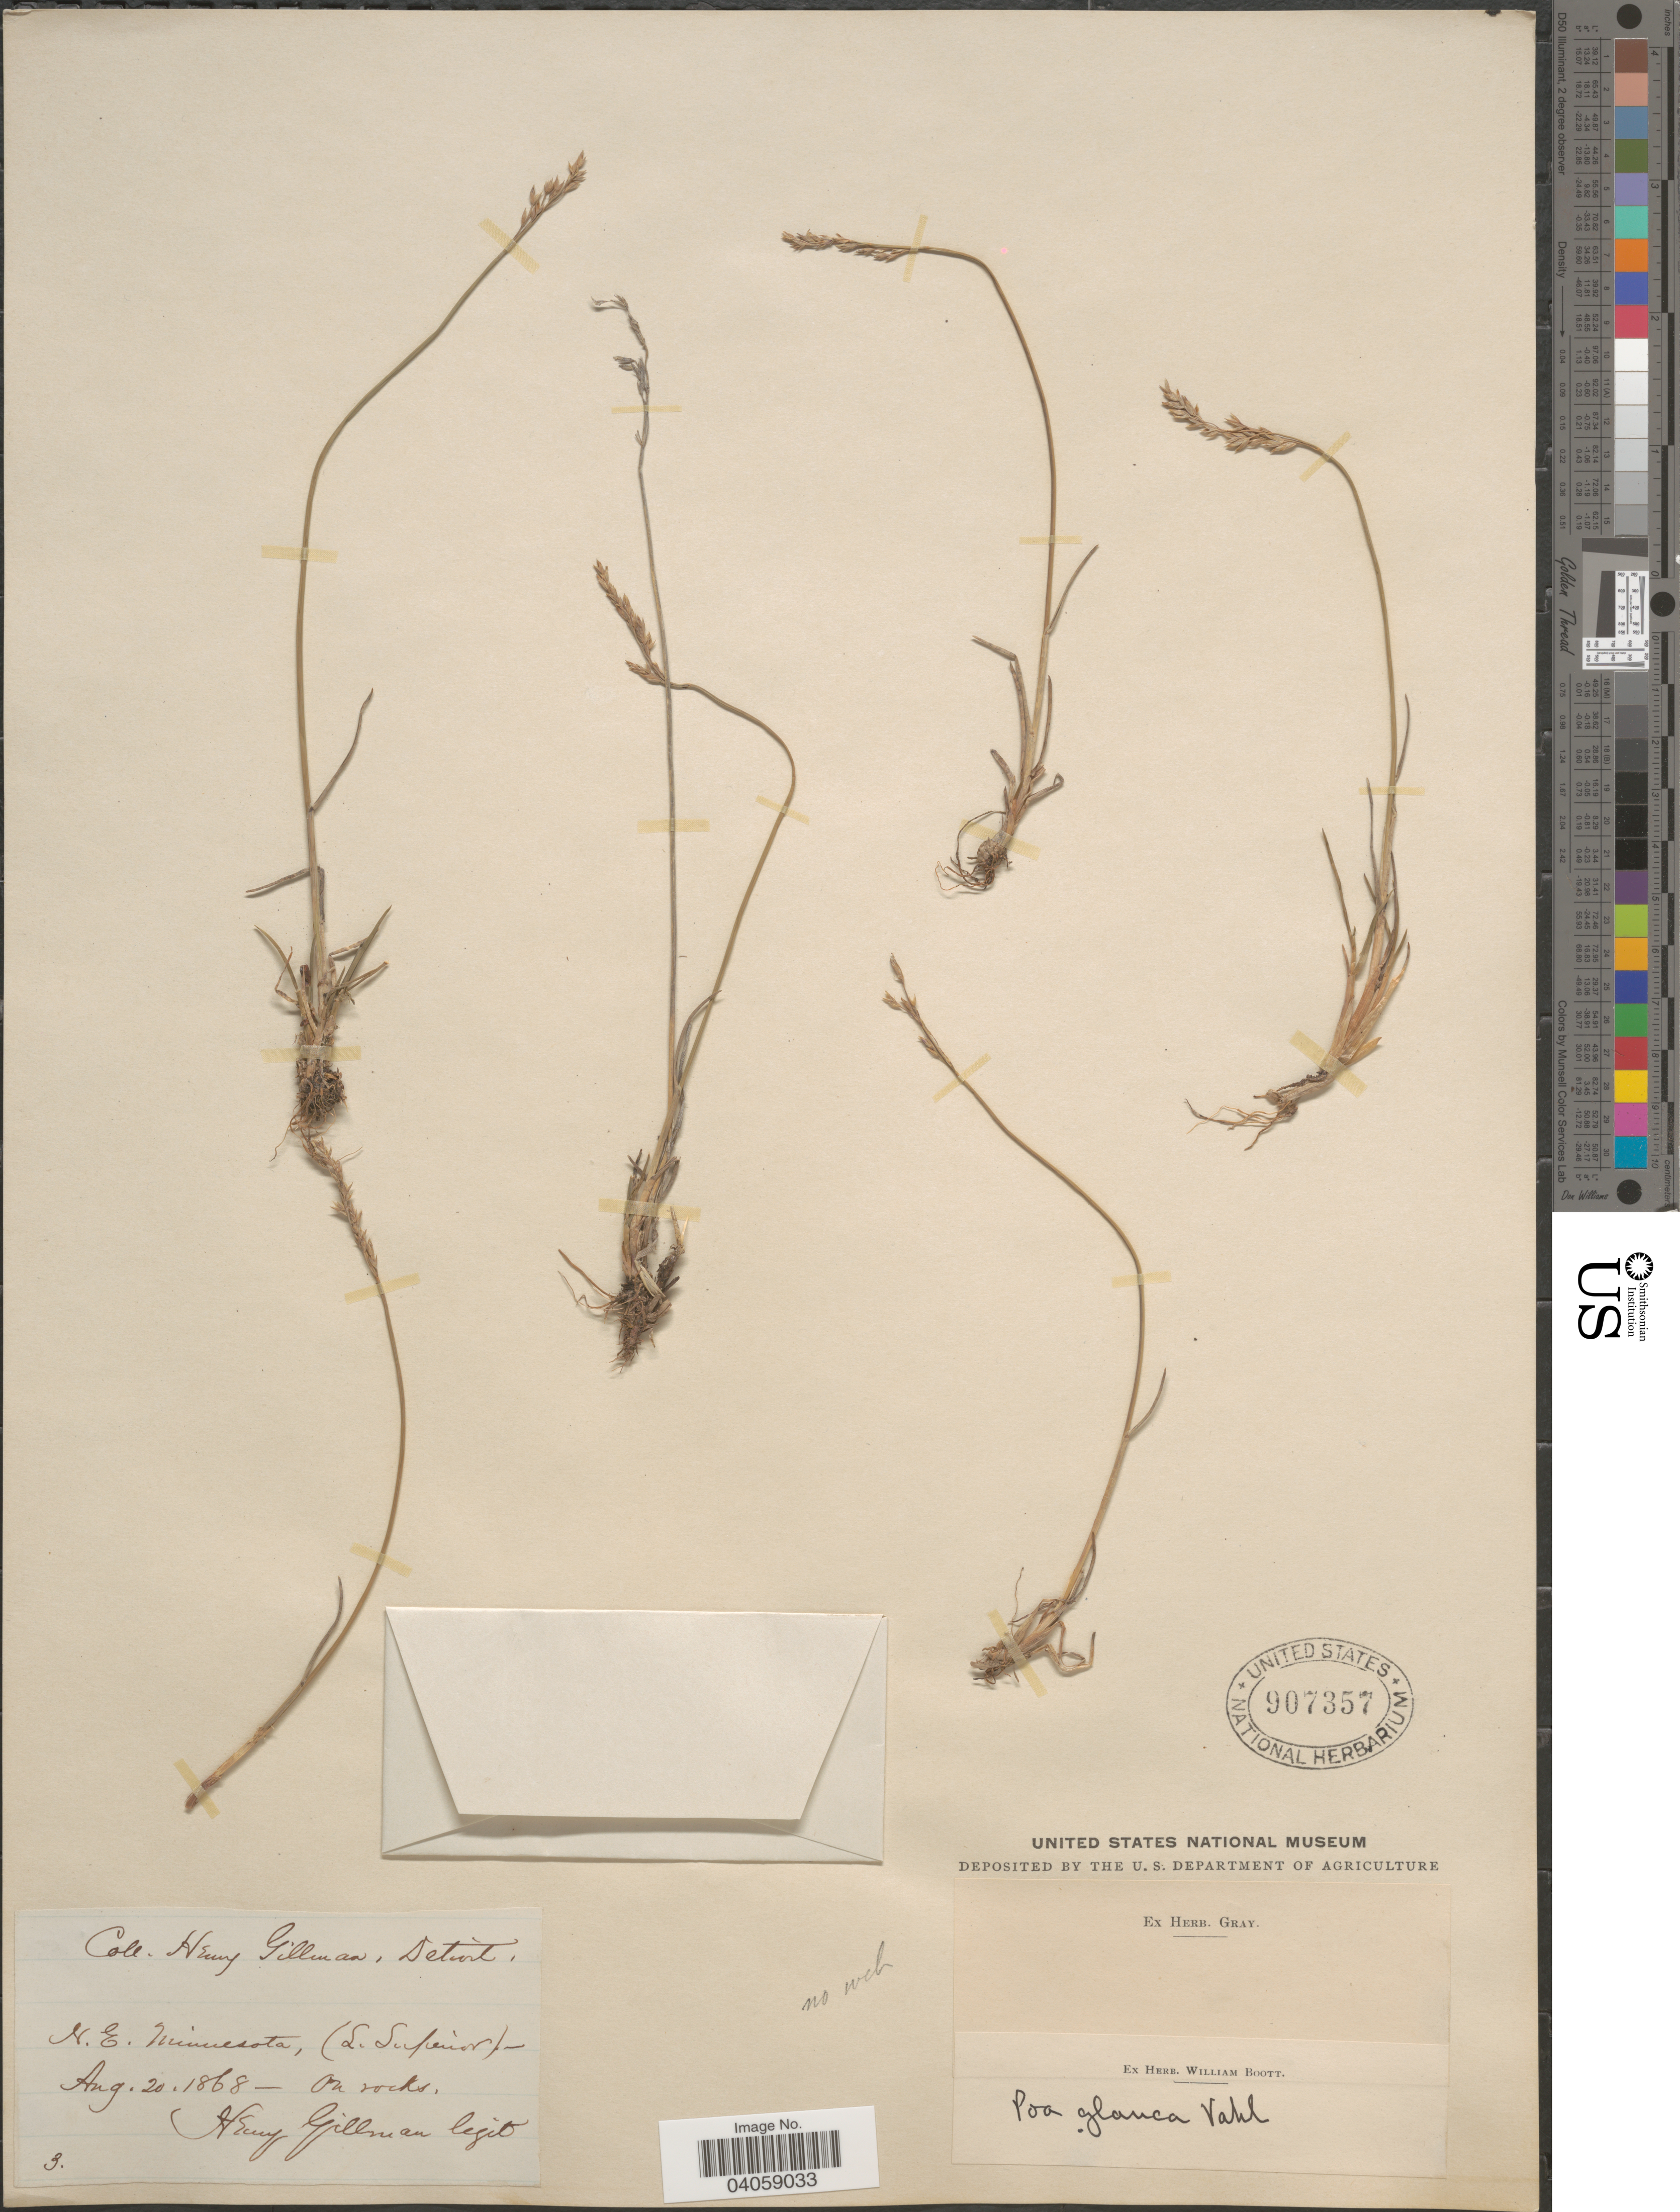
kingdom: Plantae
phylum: Tracheophyta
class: Liliopsida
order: Poales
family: Poaceae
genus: Poa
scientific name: Poa glauca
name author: Vahl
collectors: H. Gillman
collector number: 3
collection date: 1868-08-20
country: United States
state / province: Minnesota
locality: N.E Minnesota, (L. Superior).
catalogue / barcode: US 907357